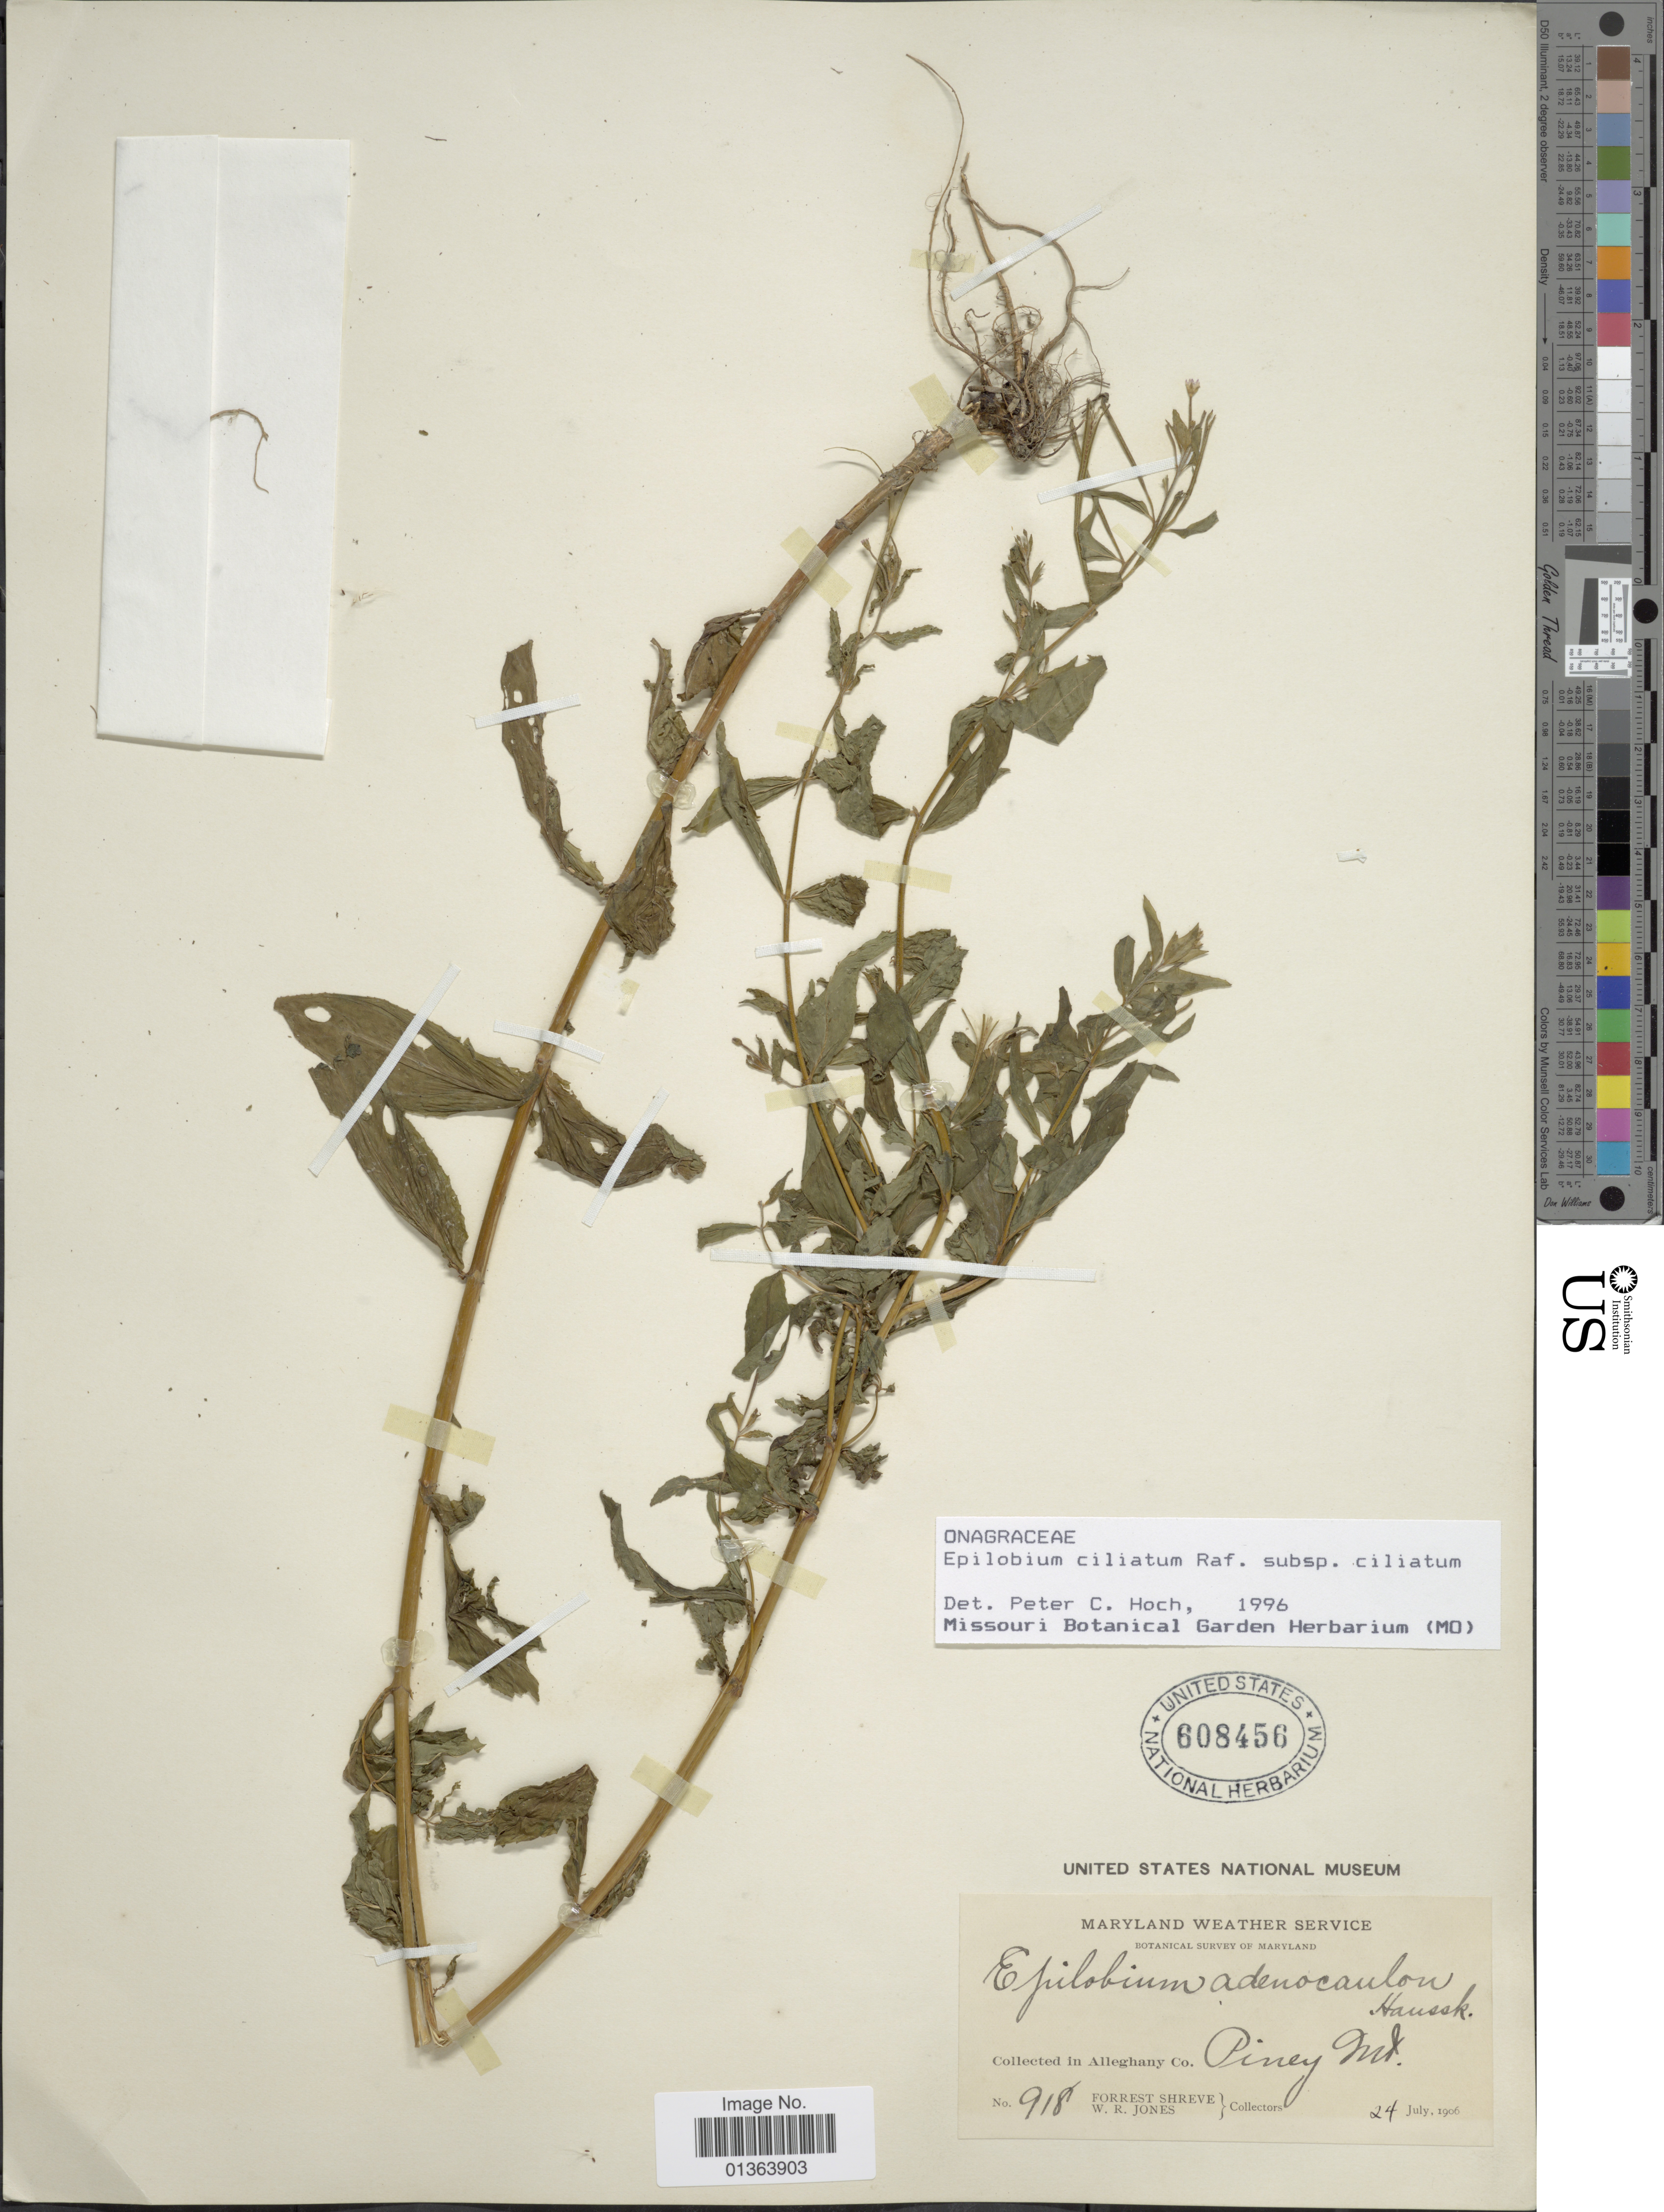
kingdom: Plantae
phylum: Tracheophyta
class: Magnoliopsida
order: Myrtales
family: Onagraceae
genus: Epilobium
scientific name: Epilobium ciliatum subsp. ciliatum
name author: Raf.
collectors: F. Shreve & W. R. Jones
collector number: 918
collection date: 1906-07-24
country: United States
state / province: Maryland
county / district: Allegany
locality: Maryland Weather Service. Alleghany Co. Piney Mt.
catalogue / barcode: US 608456